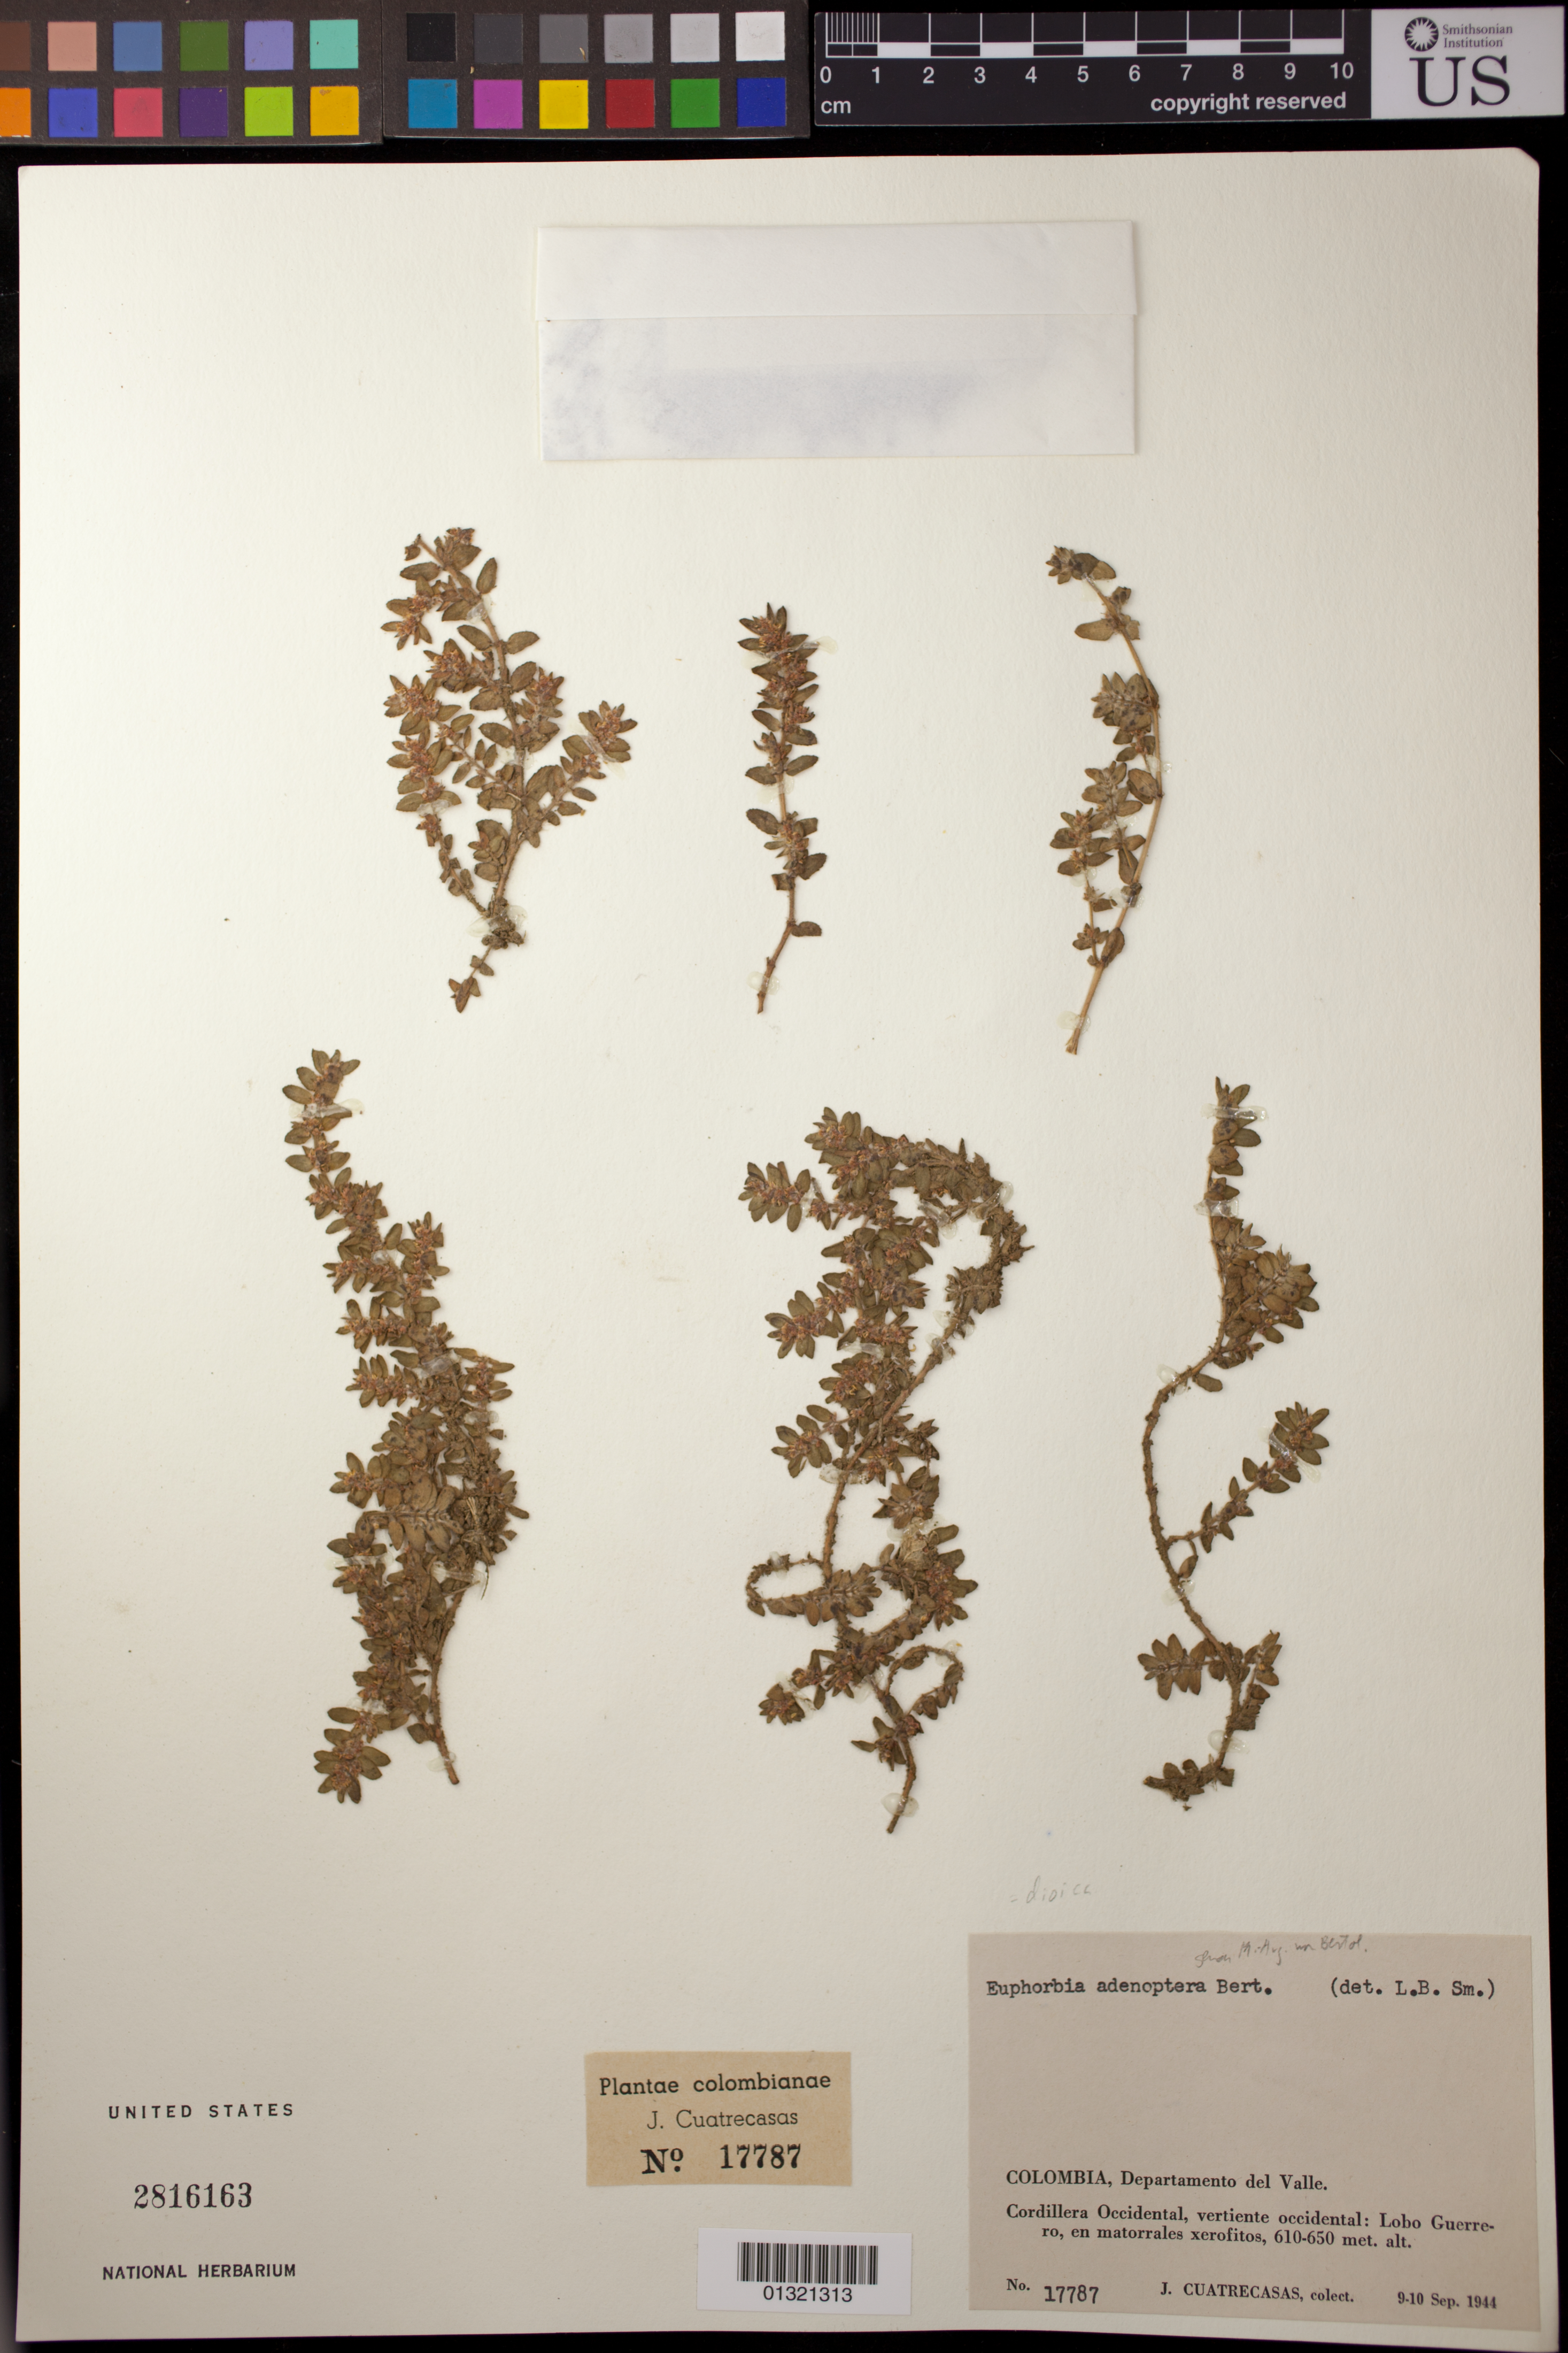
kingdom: Plantae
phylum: Tracheophyta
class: Magnoliopsida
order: Malpighiales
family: Euphorbiaceae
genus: Euphorbia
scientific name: Euphorbia dioeca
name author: Kunth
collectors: J. Cuatrecasas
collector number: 17787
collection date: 1944-09-09/1944-09-10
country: Colombia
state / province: Valle del Cauca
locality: Lobo Guerrero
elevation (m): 610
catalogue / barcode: US 2816163